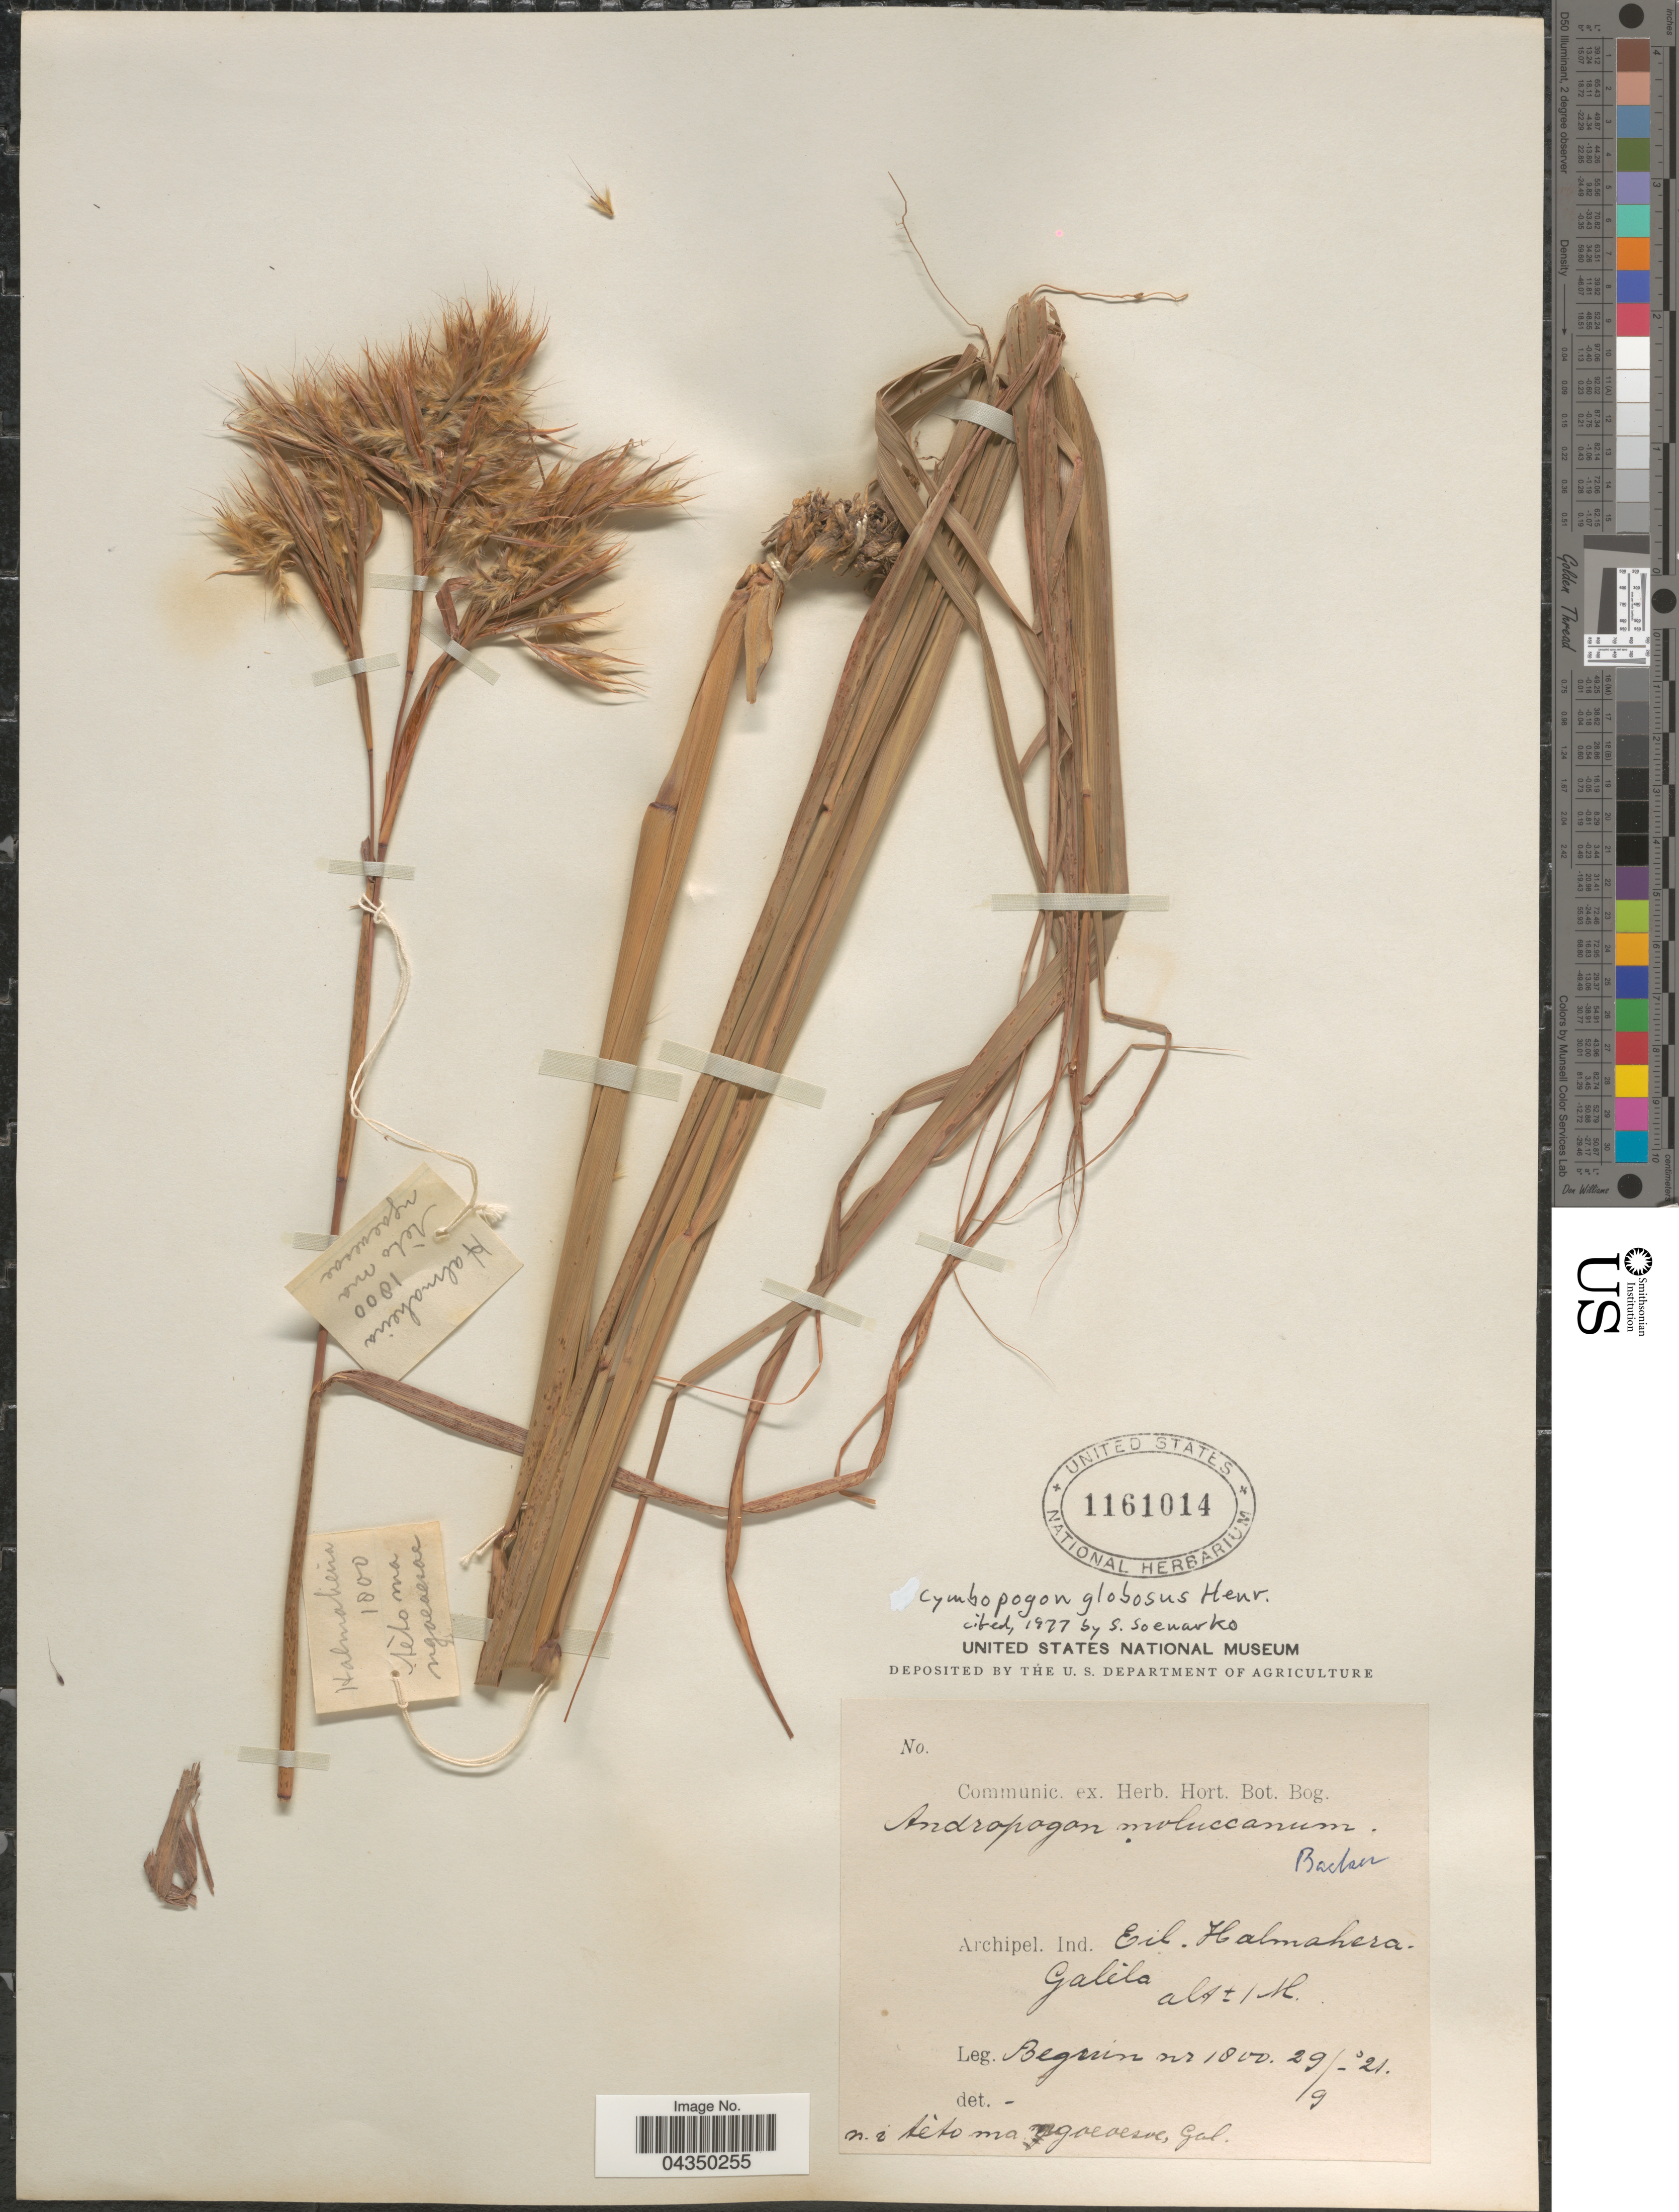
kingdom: Plantae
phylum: Tracheophyta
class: Liliopsida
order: Poales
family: Poaceae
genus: Cymbopogon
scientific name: Cymbopogon globosus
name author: Henr.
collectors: Beguin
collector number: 1800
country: Indonesia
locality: Archipel. Ind. Eil. Halmahera. Galila.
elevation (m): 1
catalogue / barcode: US 1161014